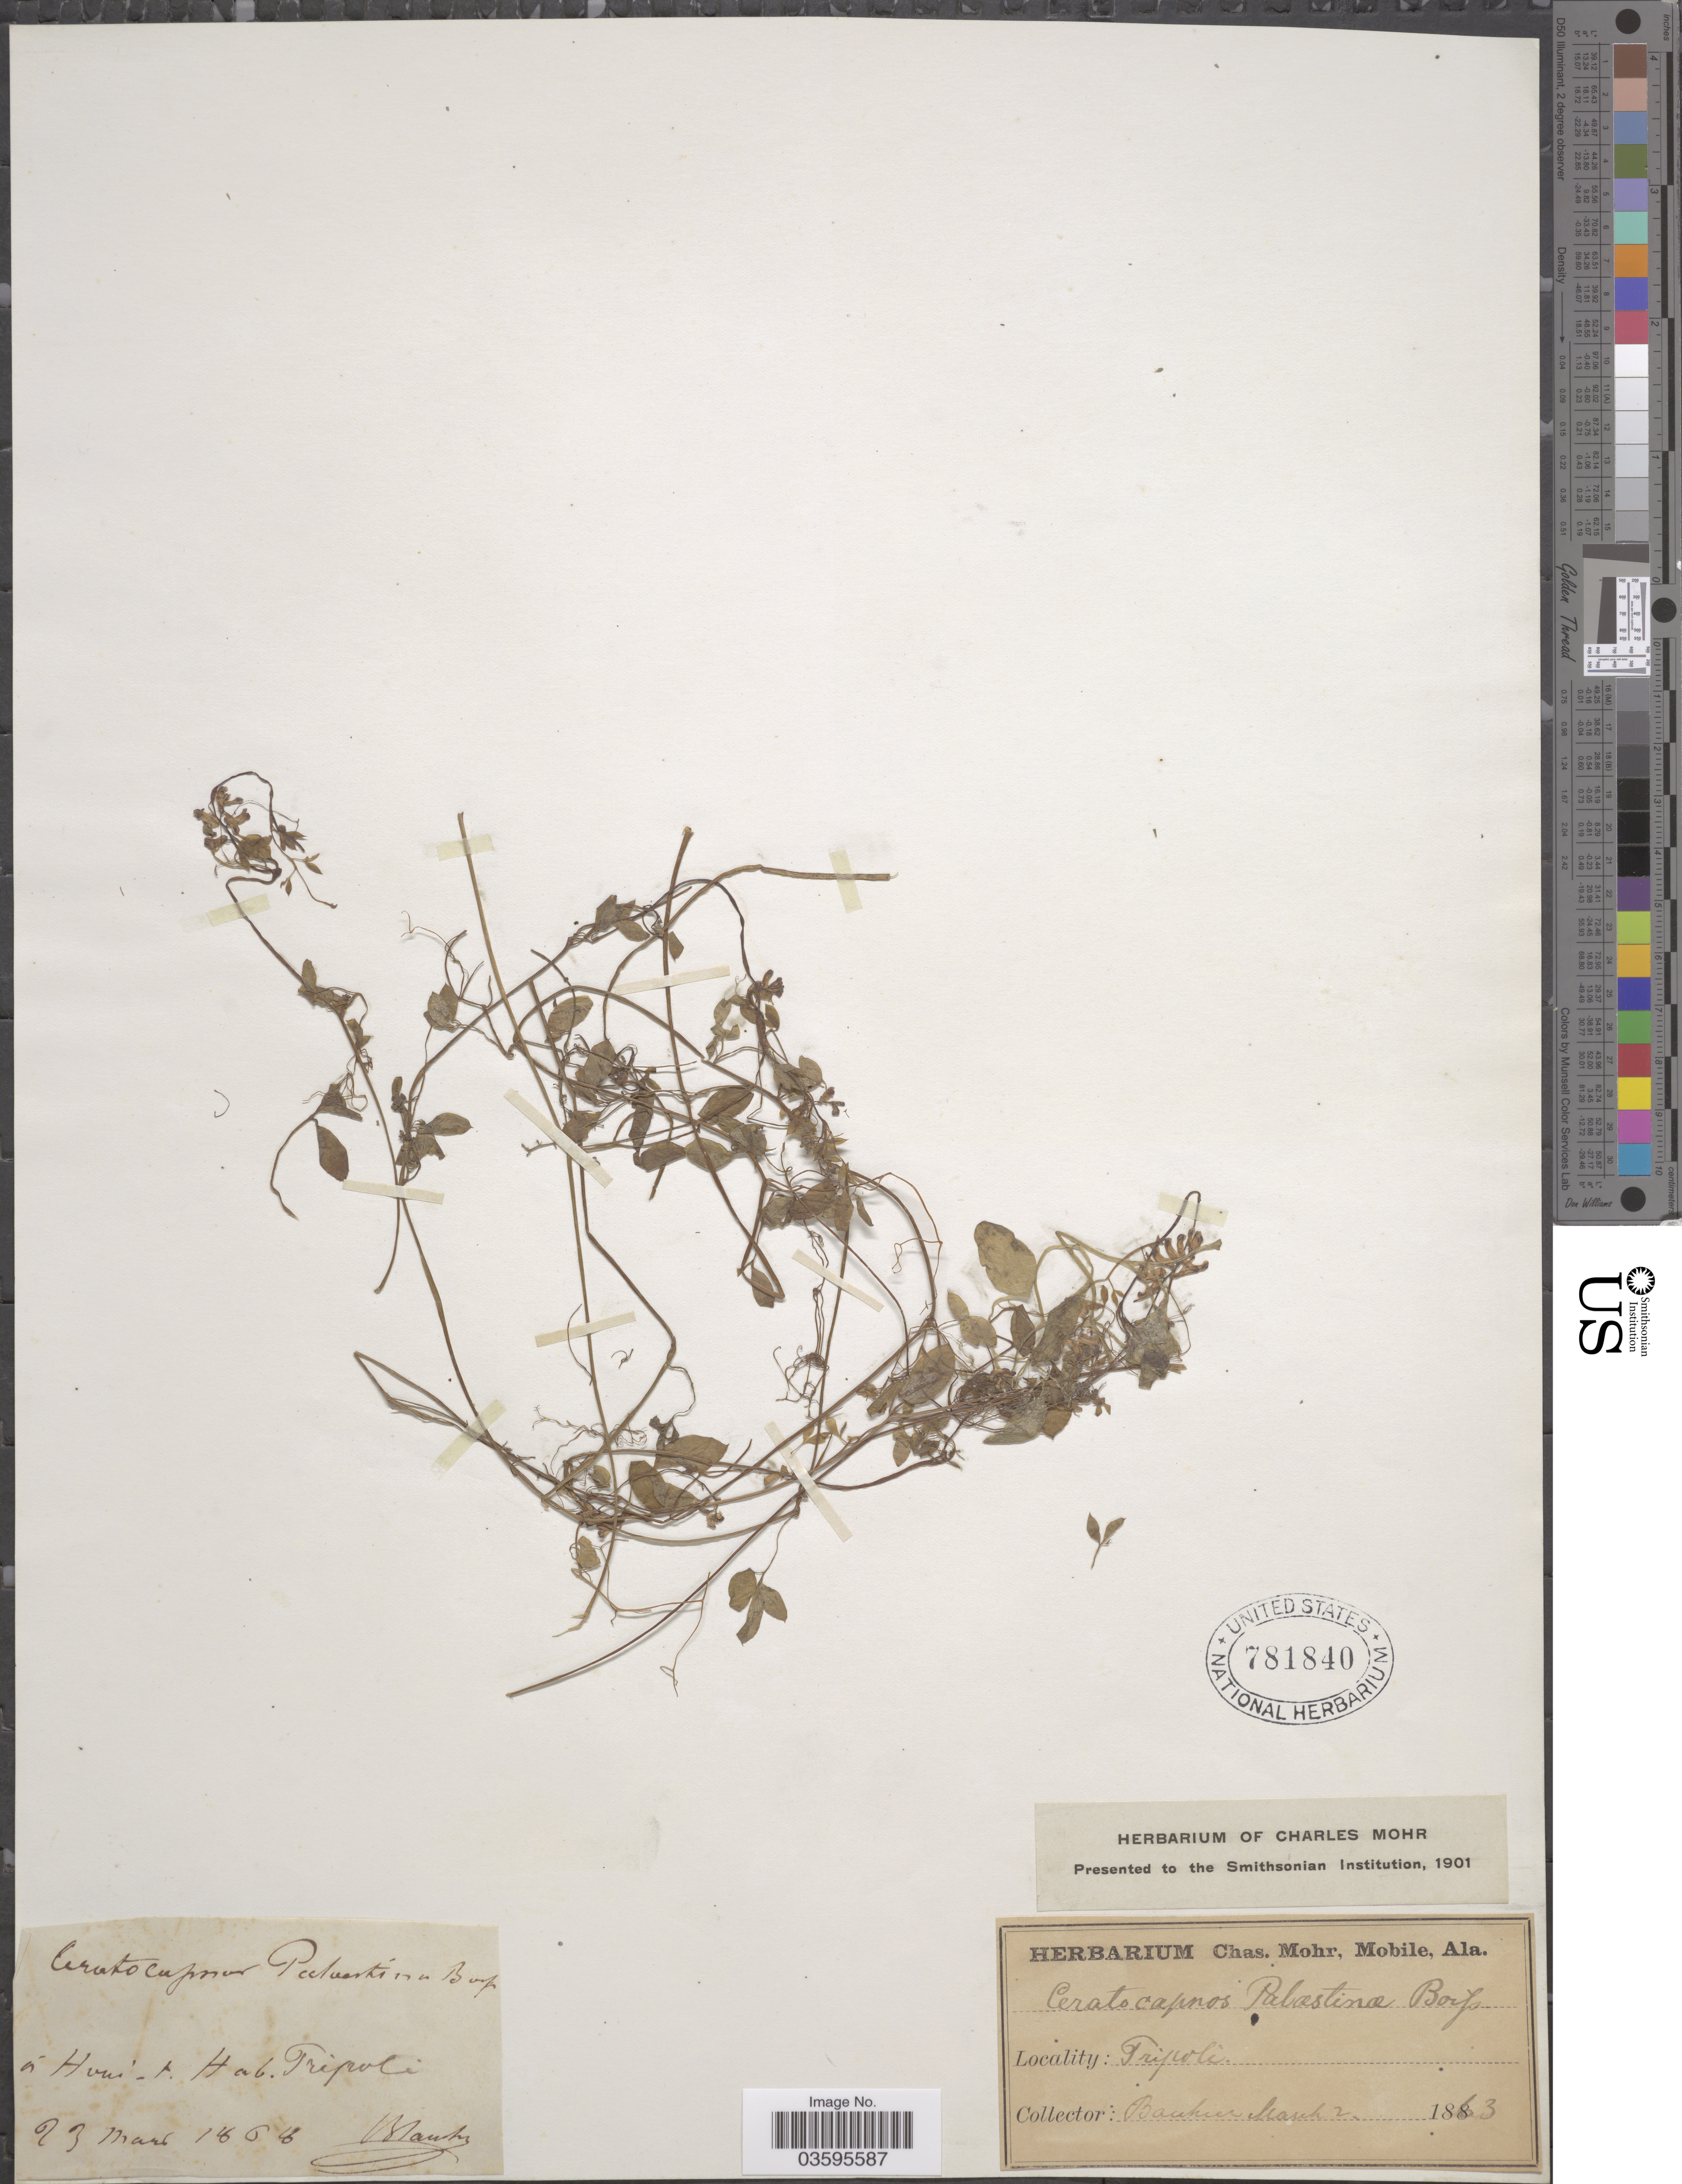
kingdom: Plantae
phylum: Tracheophyta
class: Magnoliopsida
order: Ranunculales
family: Papaveraceae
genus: Corydalis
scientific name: Corydalis palaestina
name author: (Boiss.) Prantl & Kundig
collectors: Bauhier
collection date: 1863-03-02/1868-03-23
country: Lebanon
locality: Tripoli. Á Houi-t. [interpreted]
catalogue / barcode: US 781840